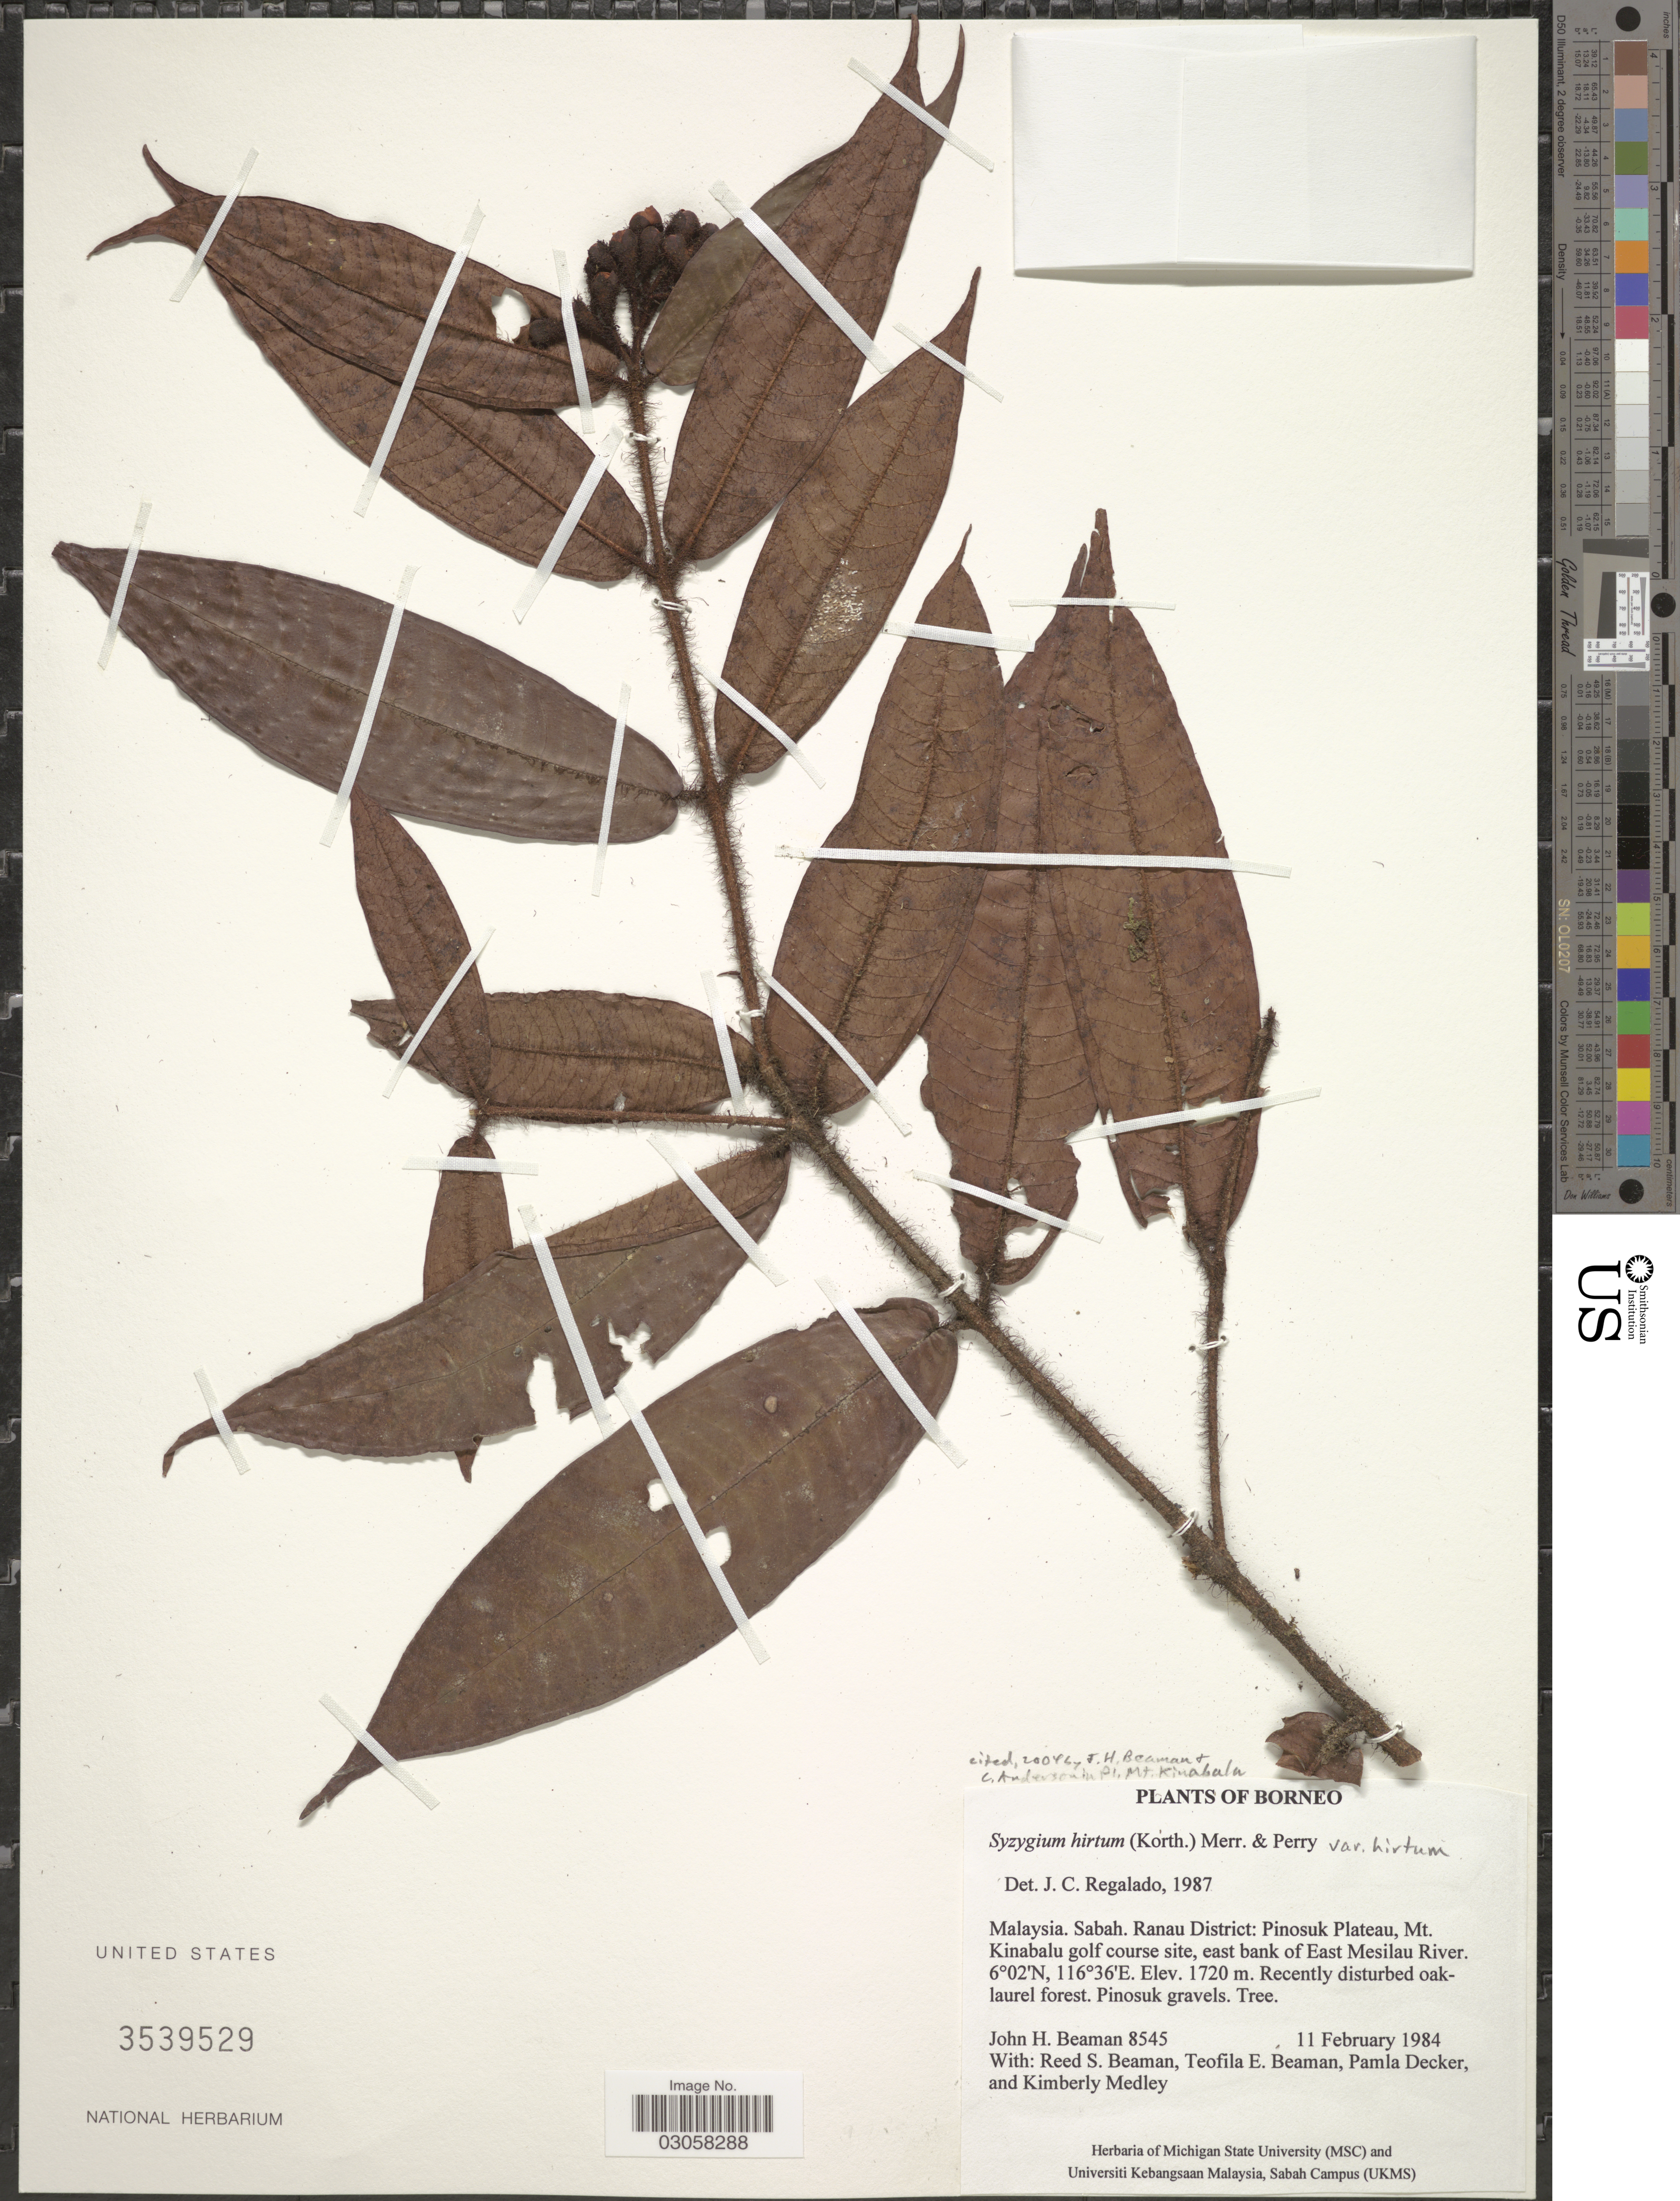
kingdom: Plantae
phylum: Tracheophyta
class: Magnoliopsida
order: Myrtales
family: Myrtaceae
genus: Syzygium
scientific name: Syzygium hirtum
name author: (Korth.) Merr. & L.M. Perry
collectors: J. H. Beaman, R. S. Beaman, T. E. Beaman, P. Decker & K. Medley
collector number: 8545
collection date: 1984-02-11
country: Malaysia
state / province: Sabah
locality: Borneo. Malaysia. Sabah. Ranau District: Pinosuk Plateau, Mt. Kinabalu golf course site, east bank of East Mesilau River.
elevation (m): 1720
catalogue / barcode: US 3539529